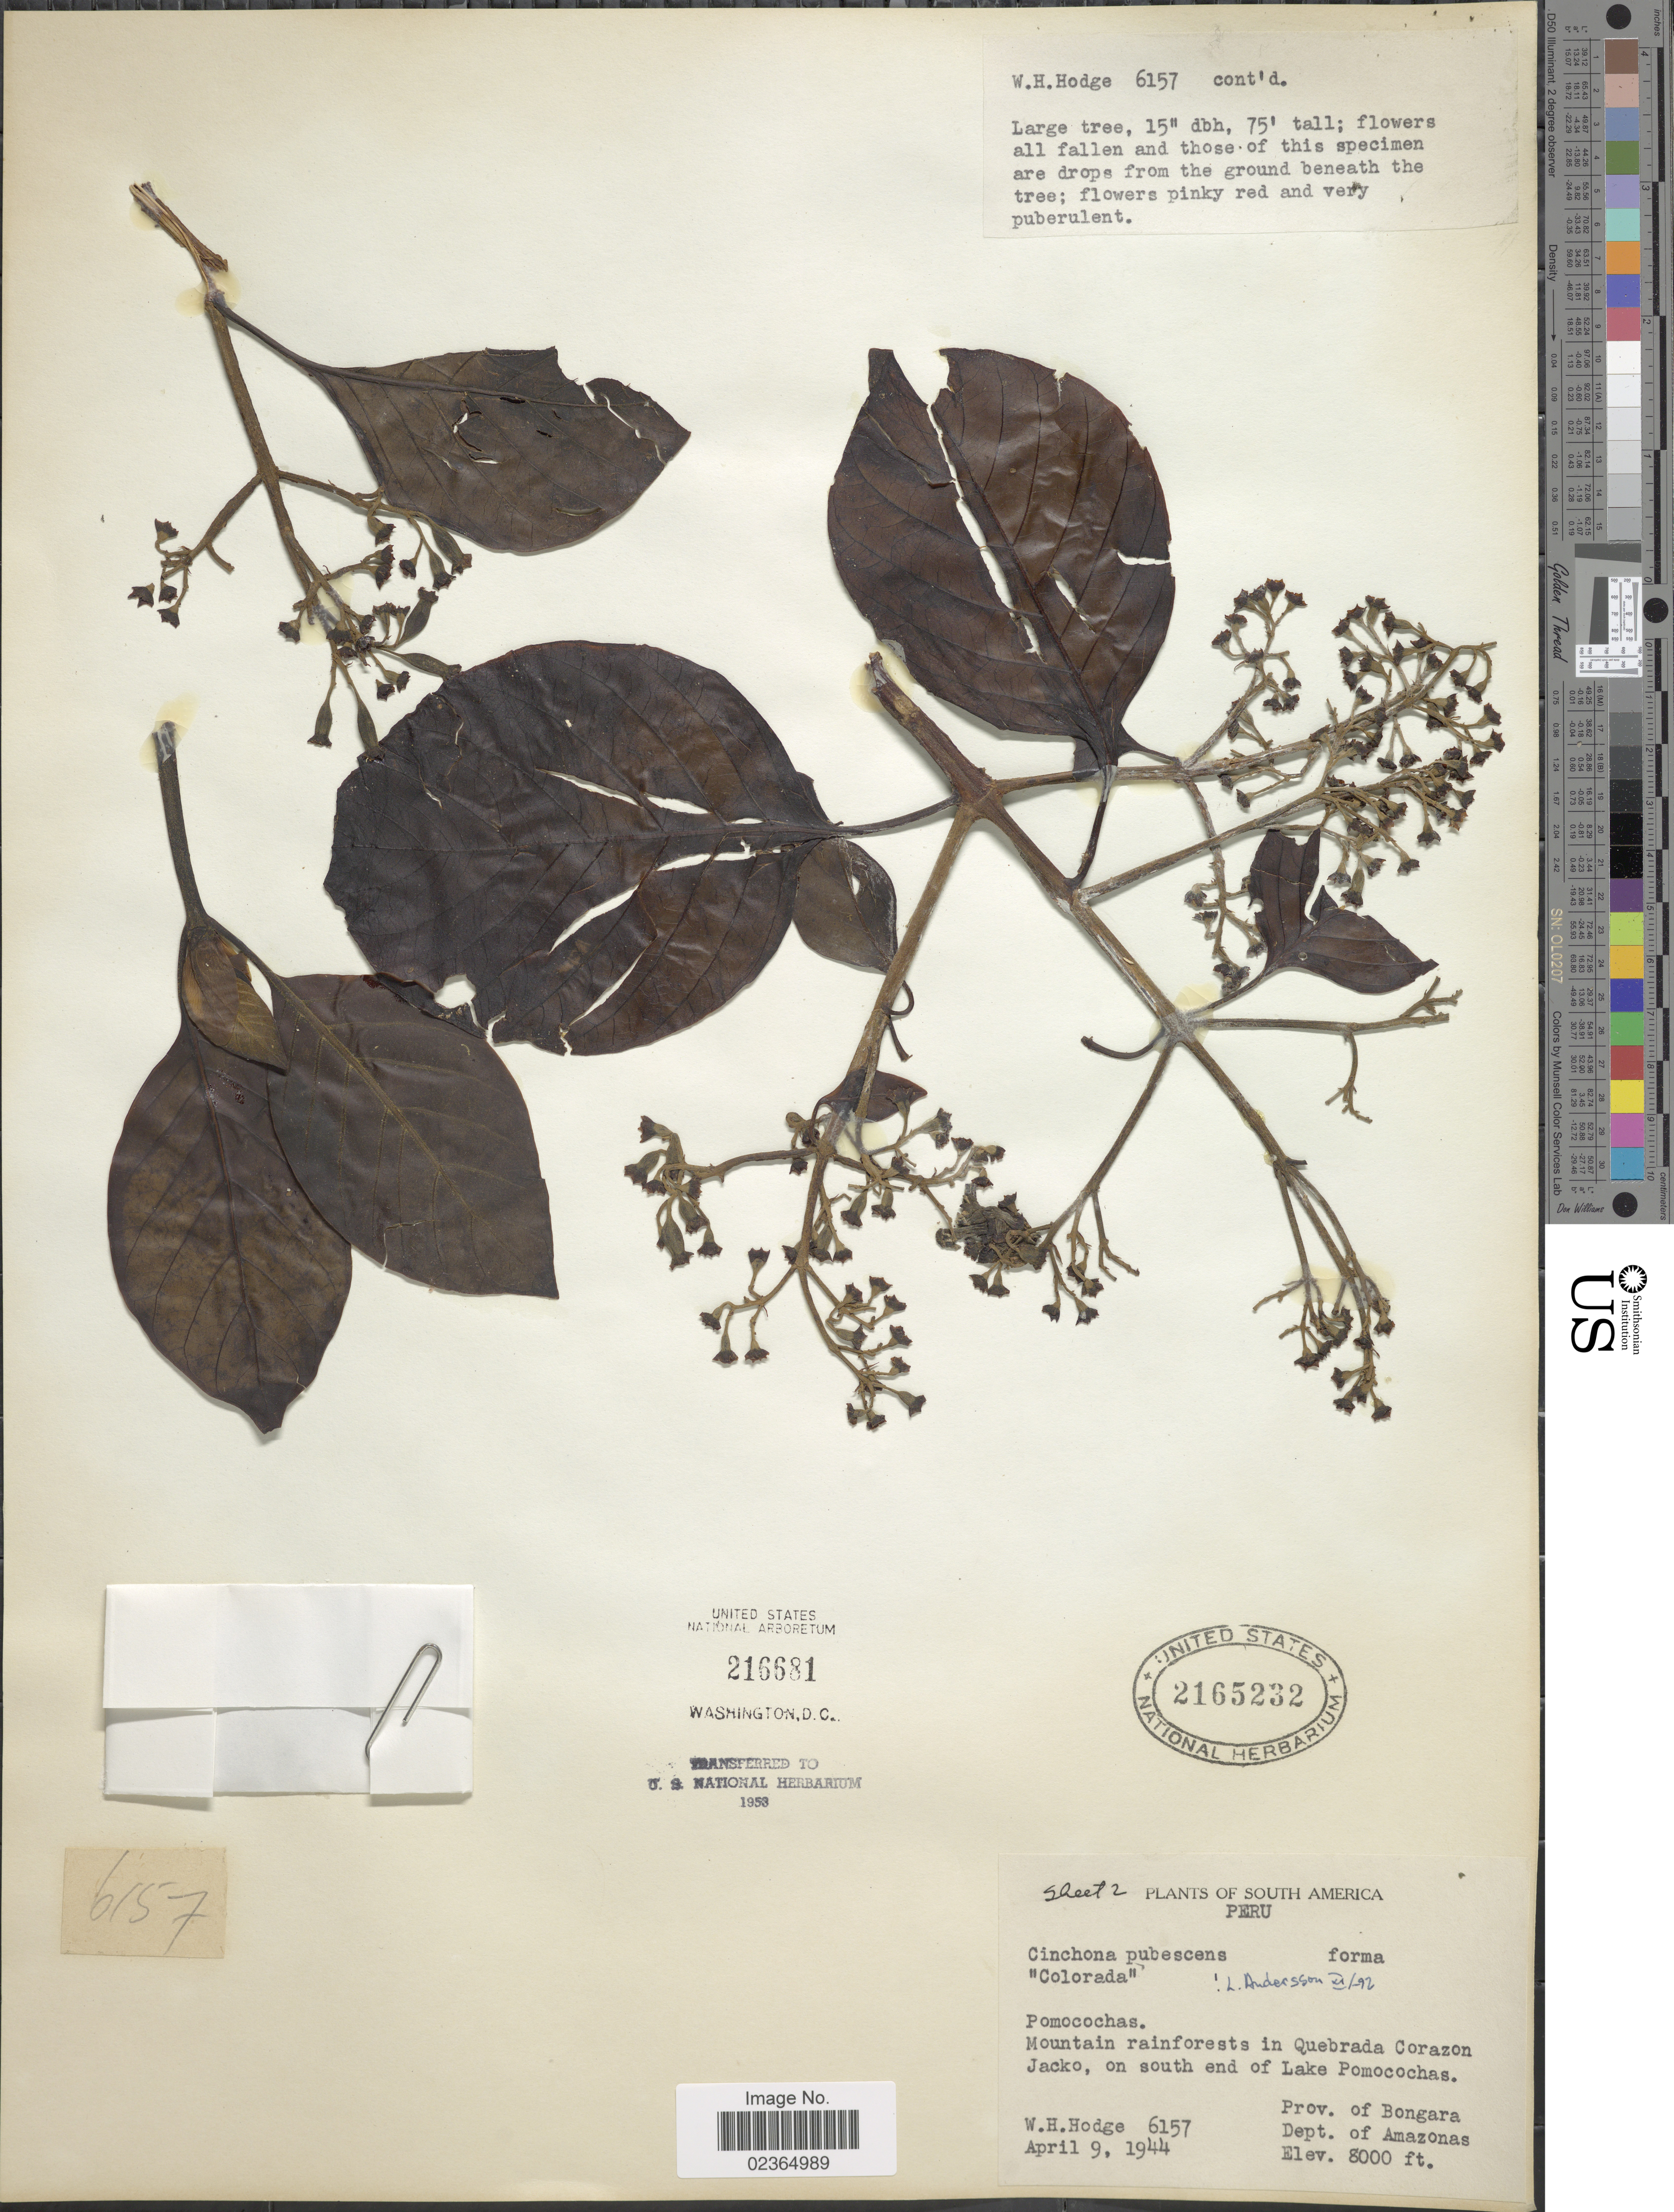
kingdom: Plantae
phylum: Tracheophyta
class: Magnoliopsida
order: Gentianales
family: Rubiaceae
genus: Cinchona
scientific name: Cinchona pubescens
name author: Vahl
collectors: W. Hodge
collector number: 6157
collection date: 1944-04-09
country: Peru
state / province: Amazonas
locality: Quebrada Corazon Jacko, on south end of Lake Pomocochas. Prov. of Bongara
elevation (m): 2438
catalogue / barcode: US 2165232